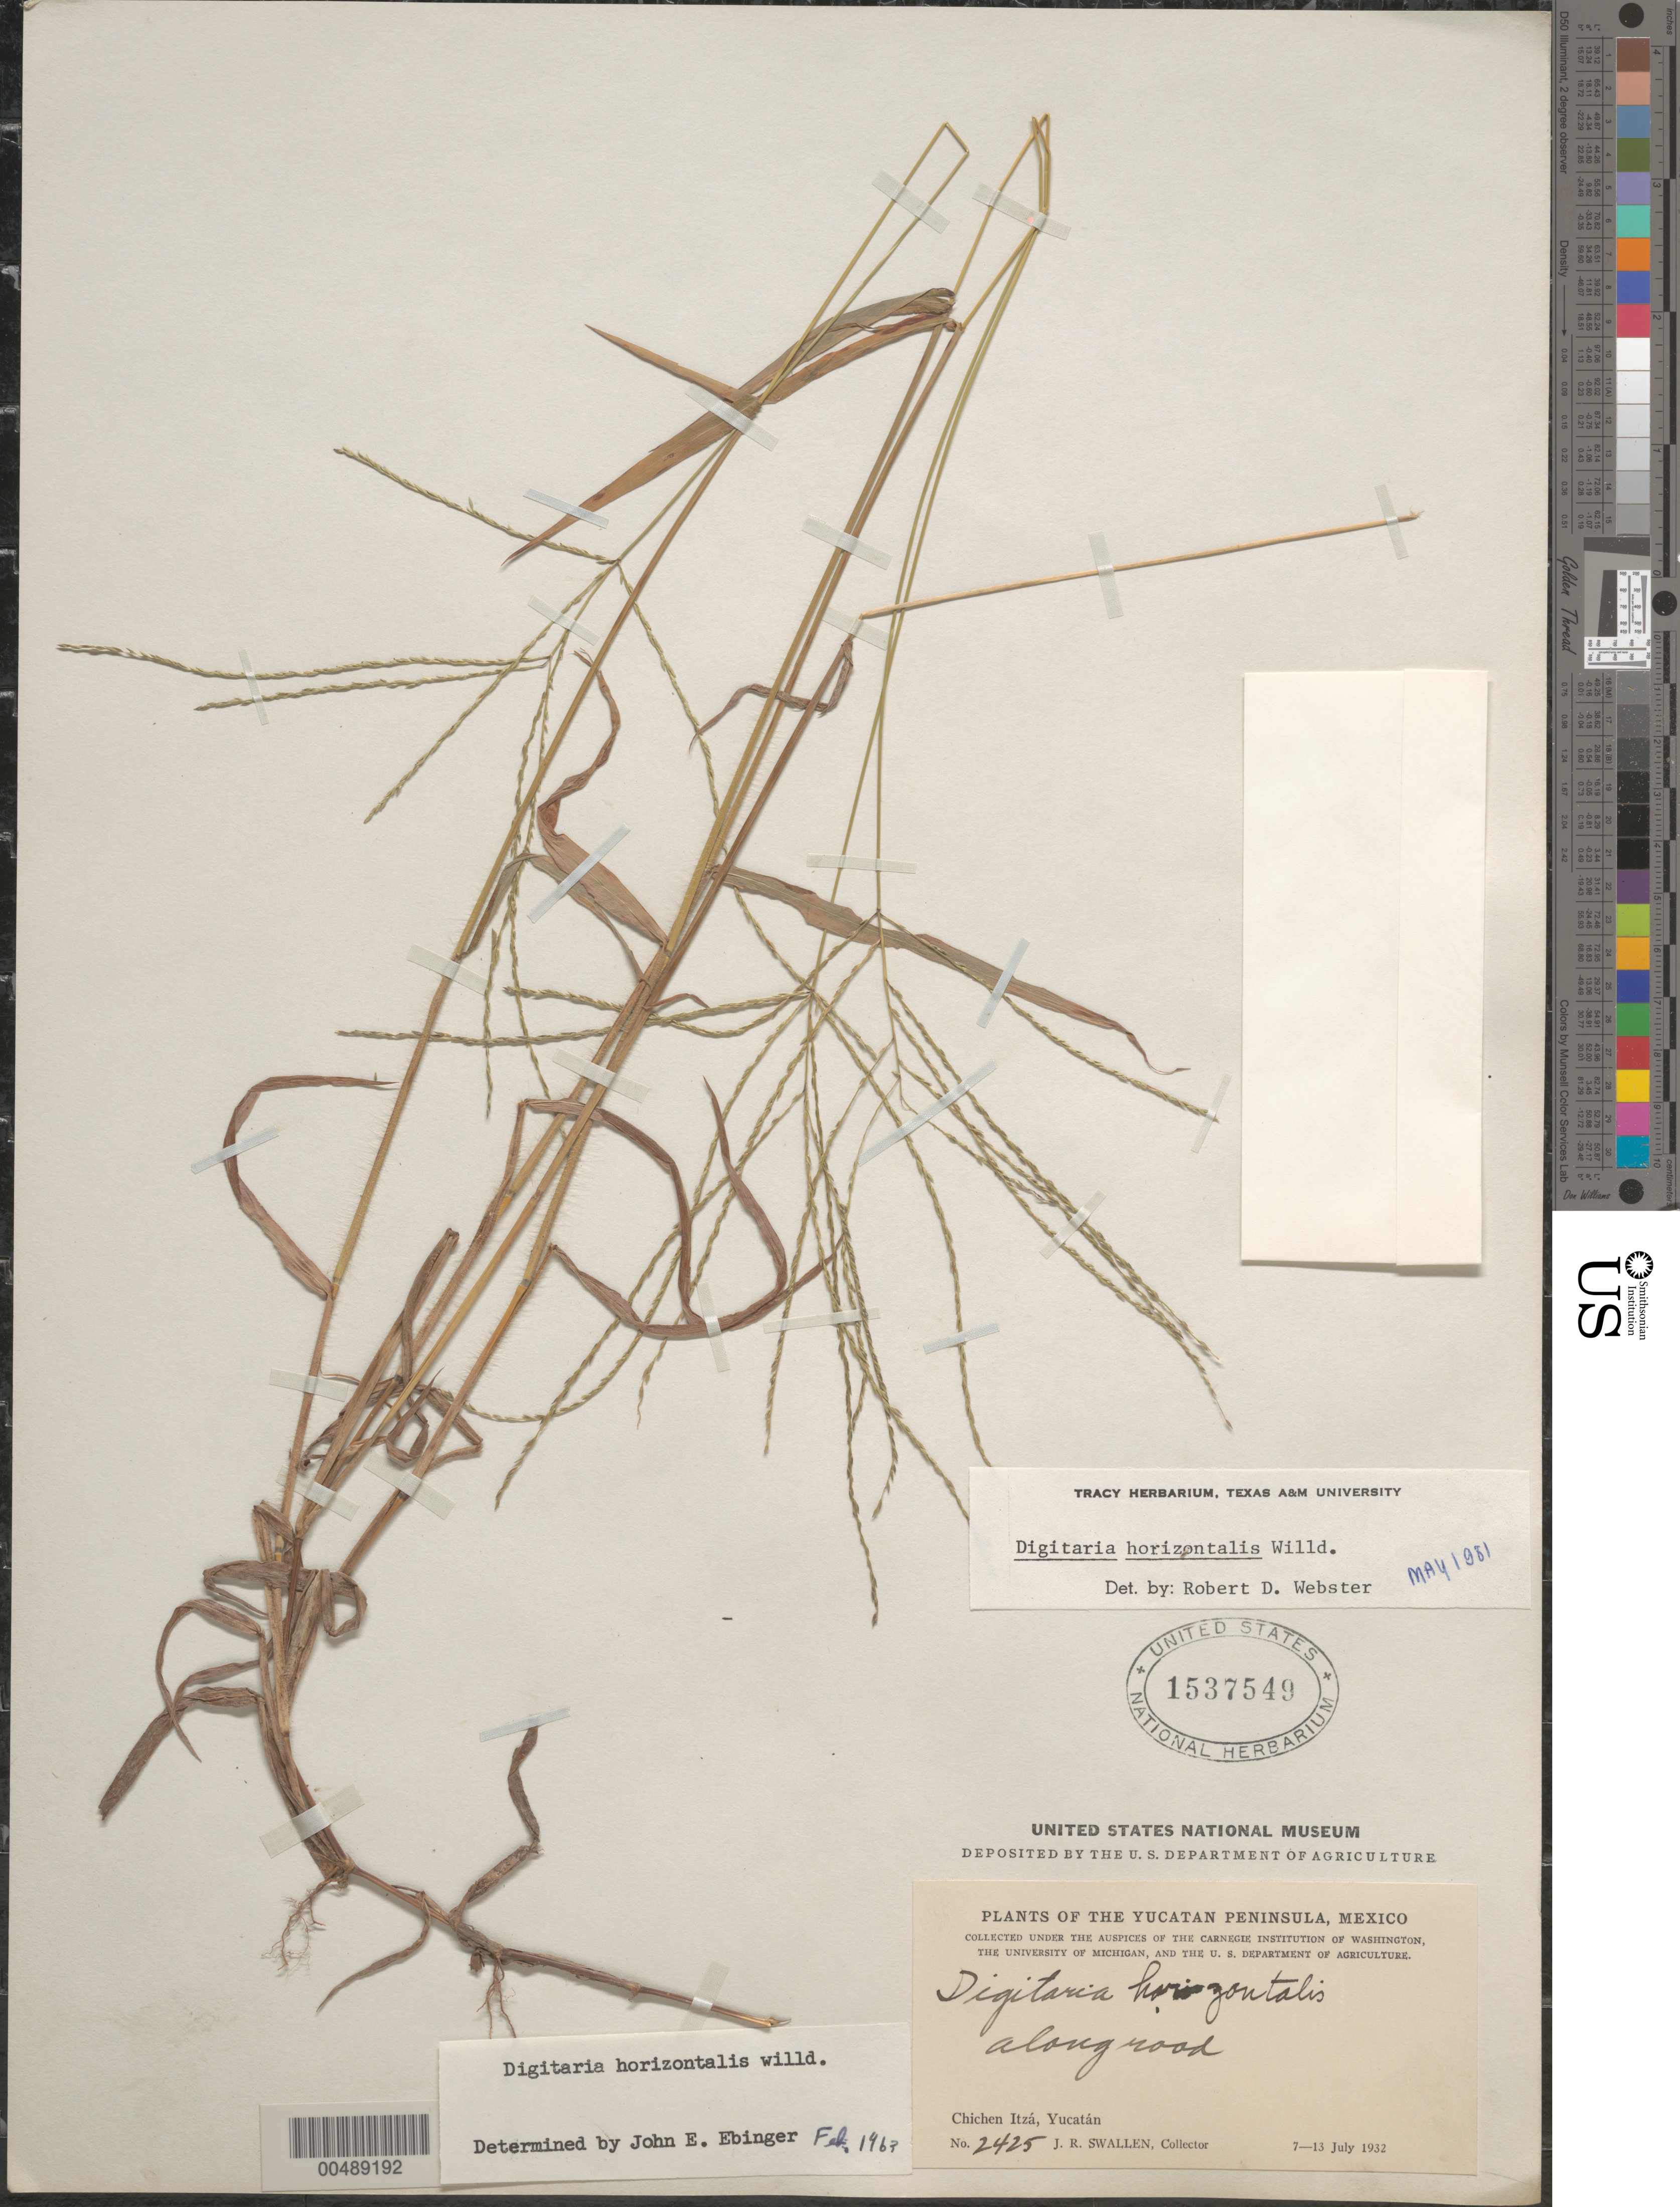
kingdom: Plantae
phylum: Tracheophyta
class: Liliopsida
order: Poales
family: Poaceae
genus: Digitaria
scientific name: Digitaria horizontalis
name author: Willd.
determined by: Webster, Robert D.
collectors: J. R. Swallen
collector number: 2425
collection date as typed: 7 Jul 1932 to 13 Jul 1932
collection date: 1932-07-07/1932-07-13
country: Mexico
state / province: Yucatan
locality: Chichen Itzá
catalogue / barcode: US 1537549